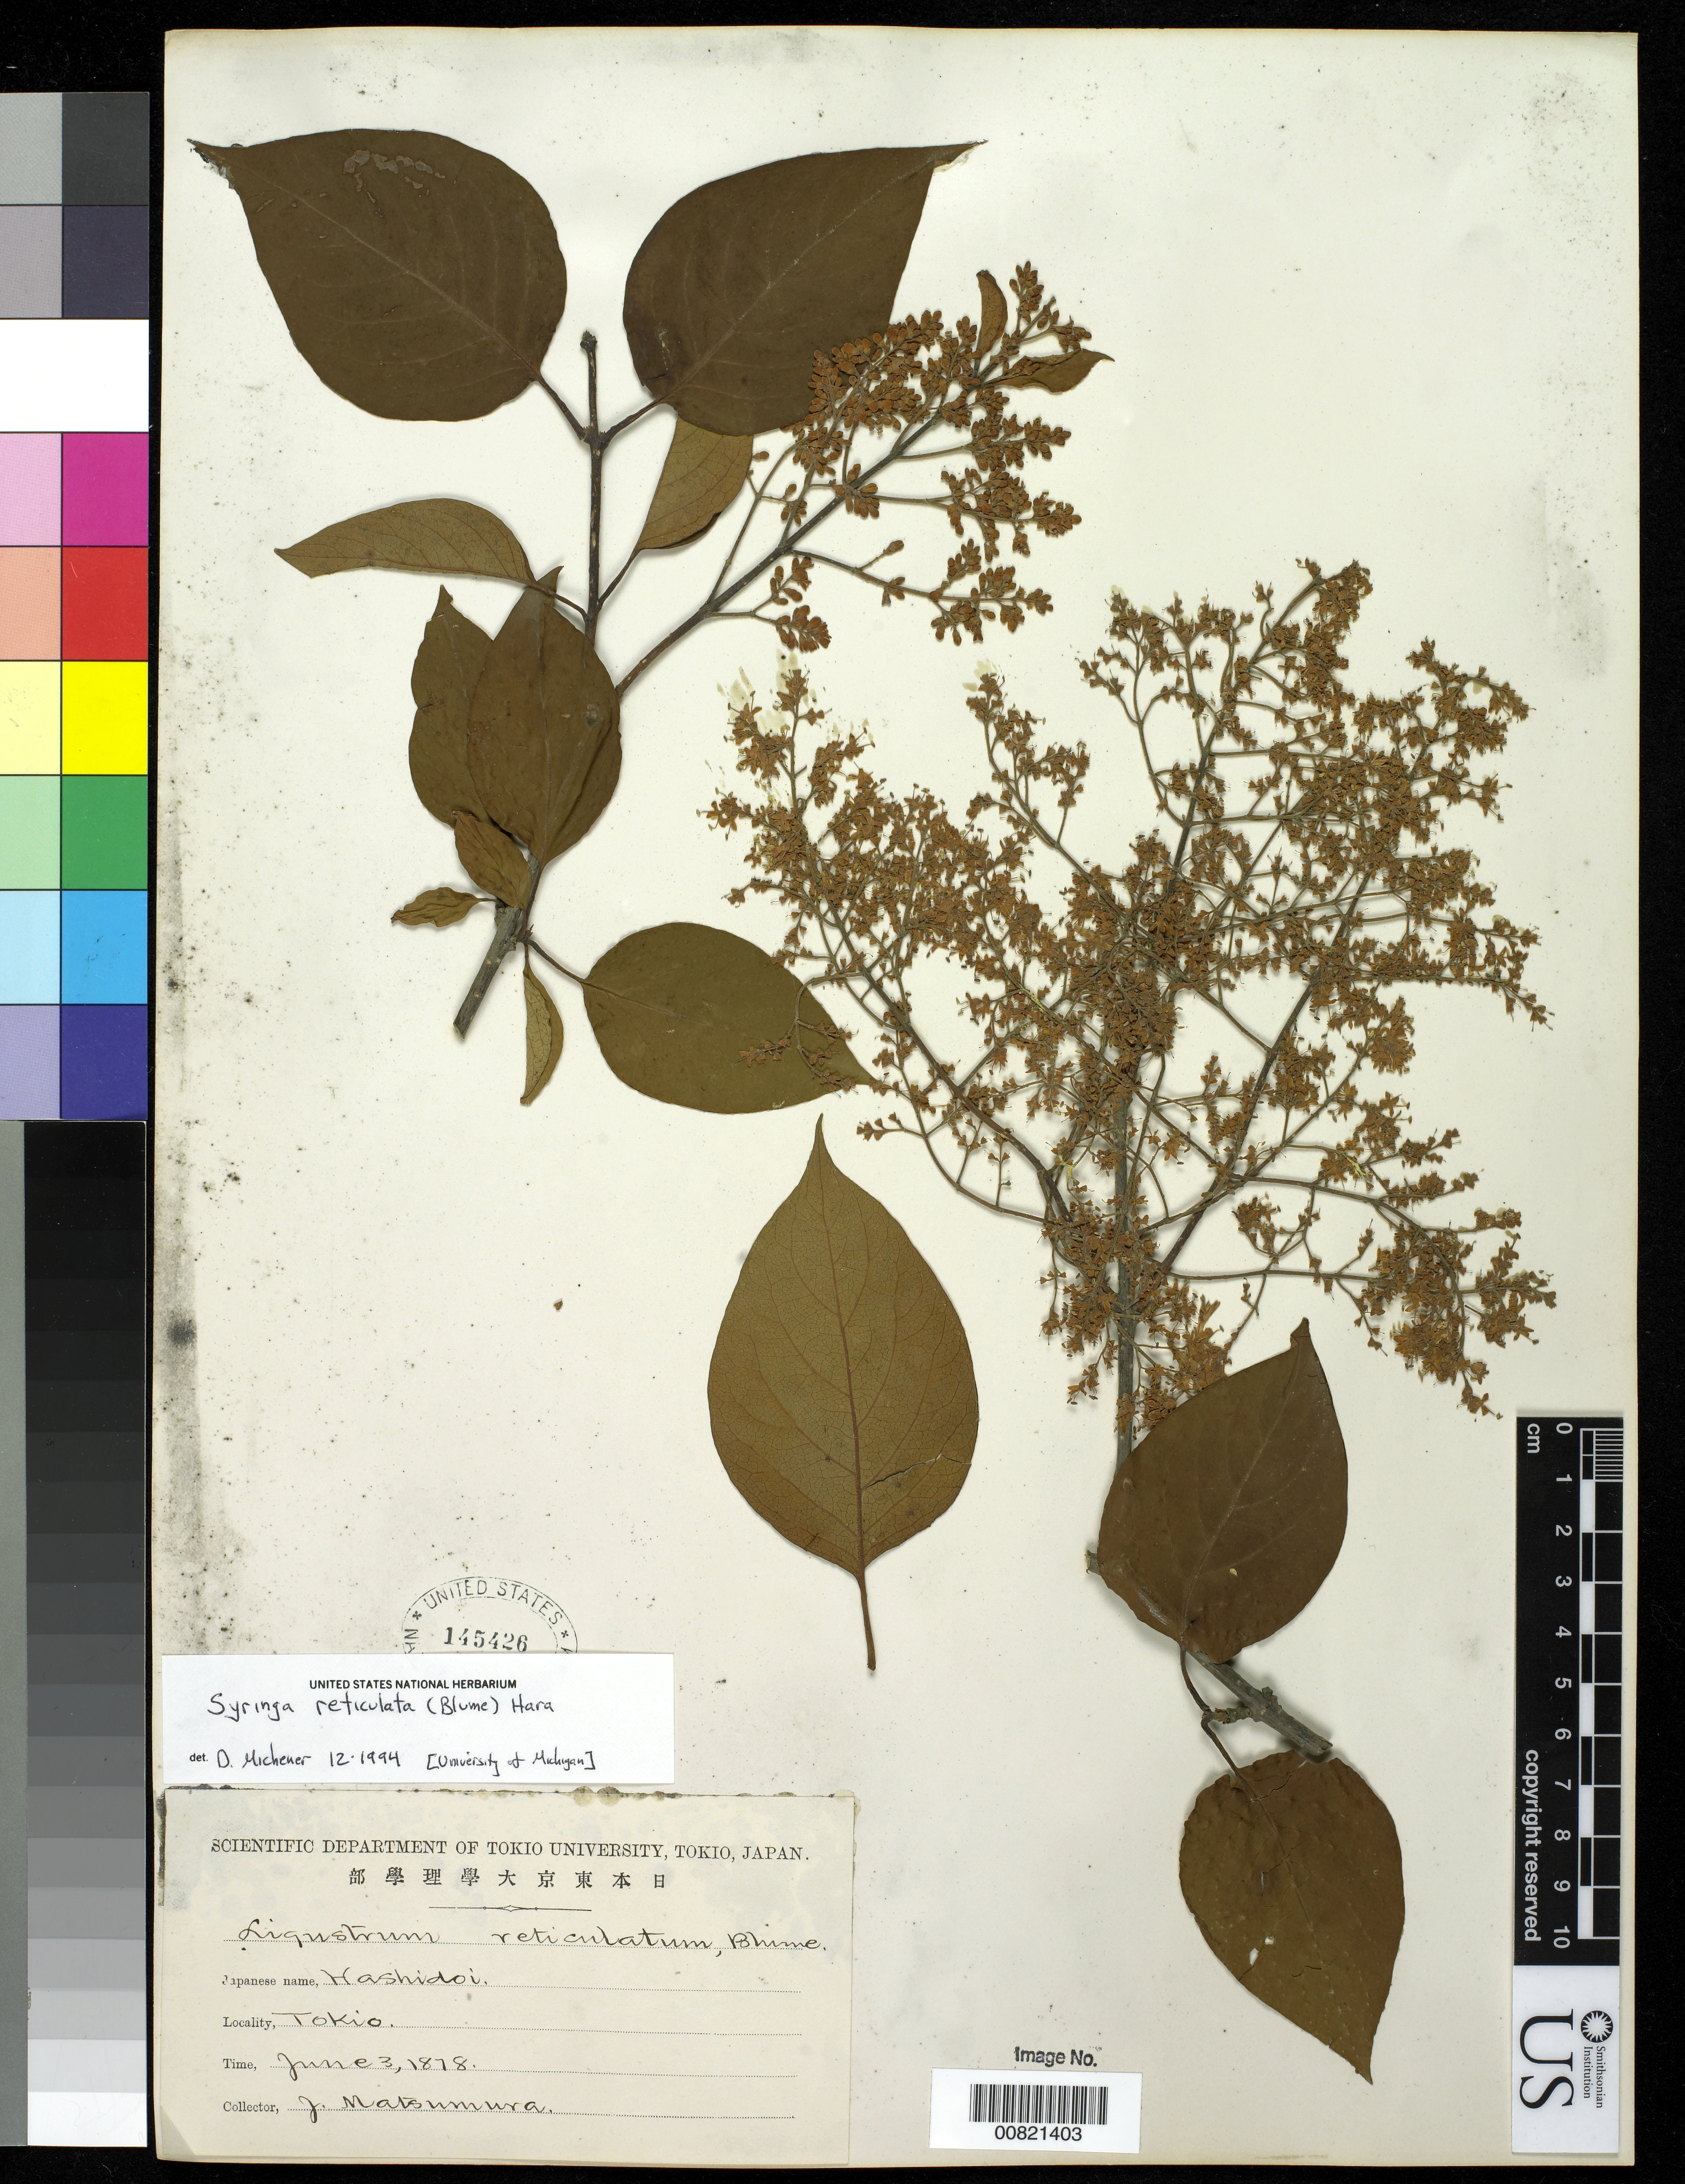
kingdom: Plantae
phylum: Tracheophyta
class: Magnoliopsida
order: Lamiales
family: Oleaceae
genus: Syringa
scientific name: Syringa reticulata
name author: (Blume) H. Hara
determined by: Michener, D., University of Michigan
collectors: J. Matsumura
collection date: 1878-06-03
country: Japan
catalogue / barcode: US 145426